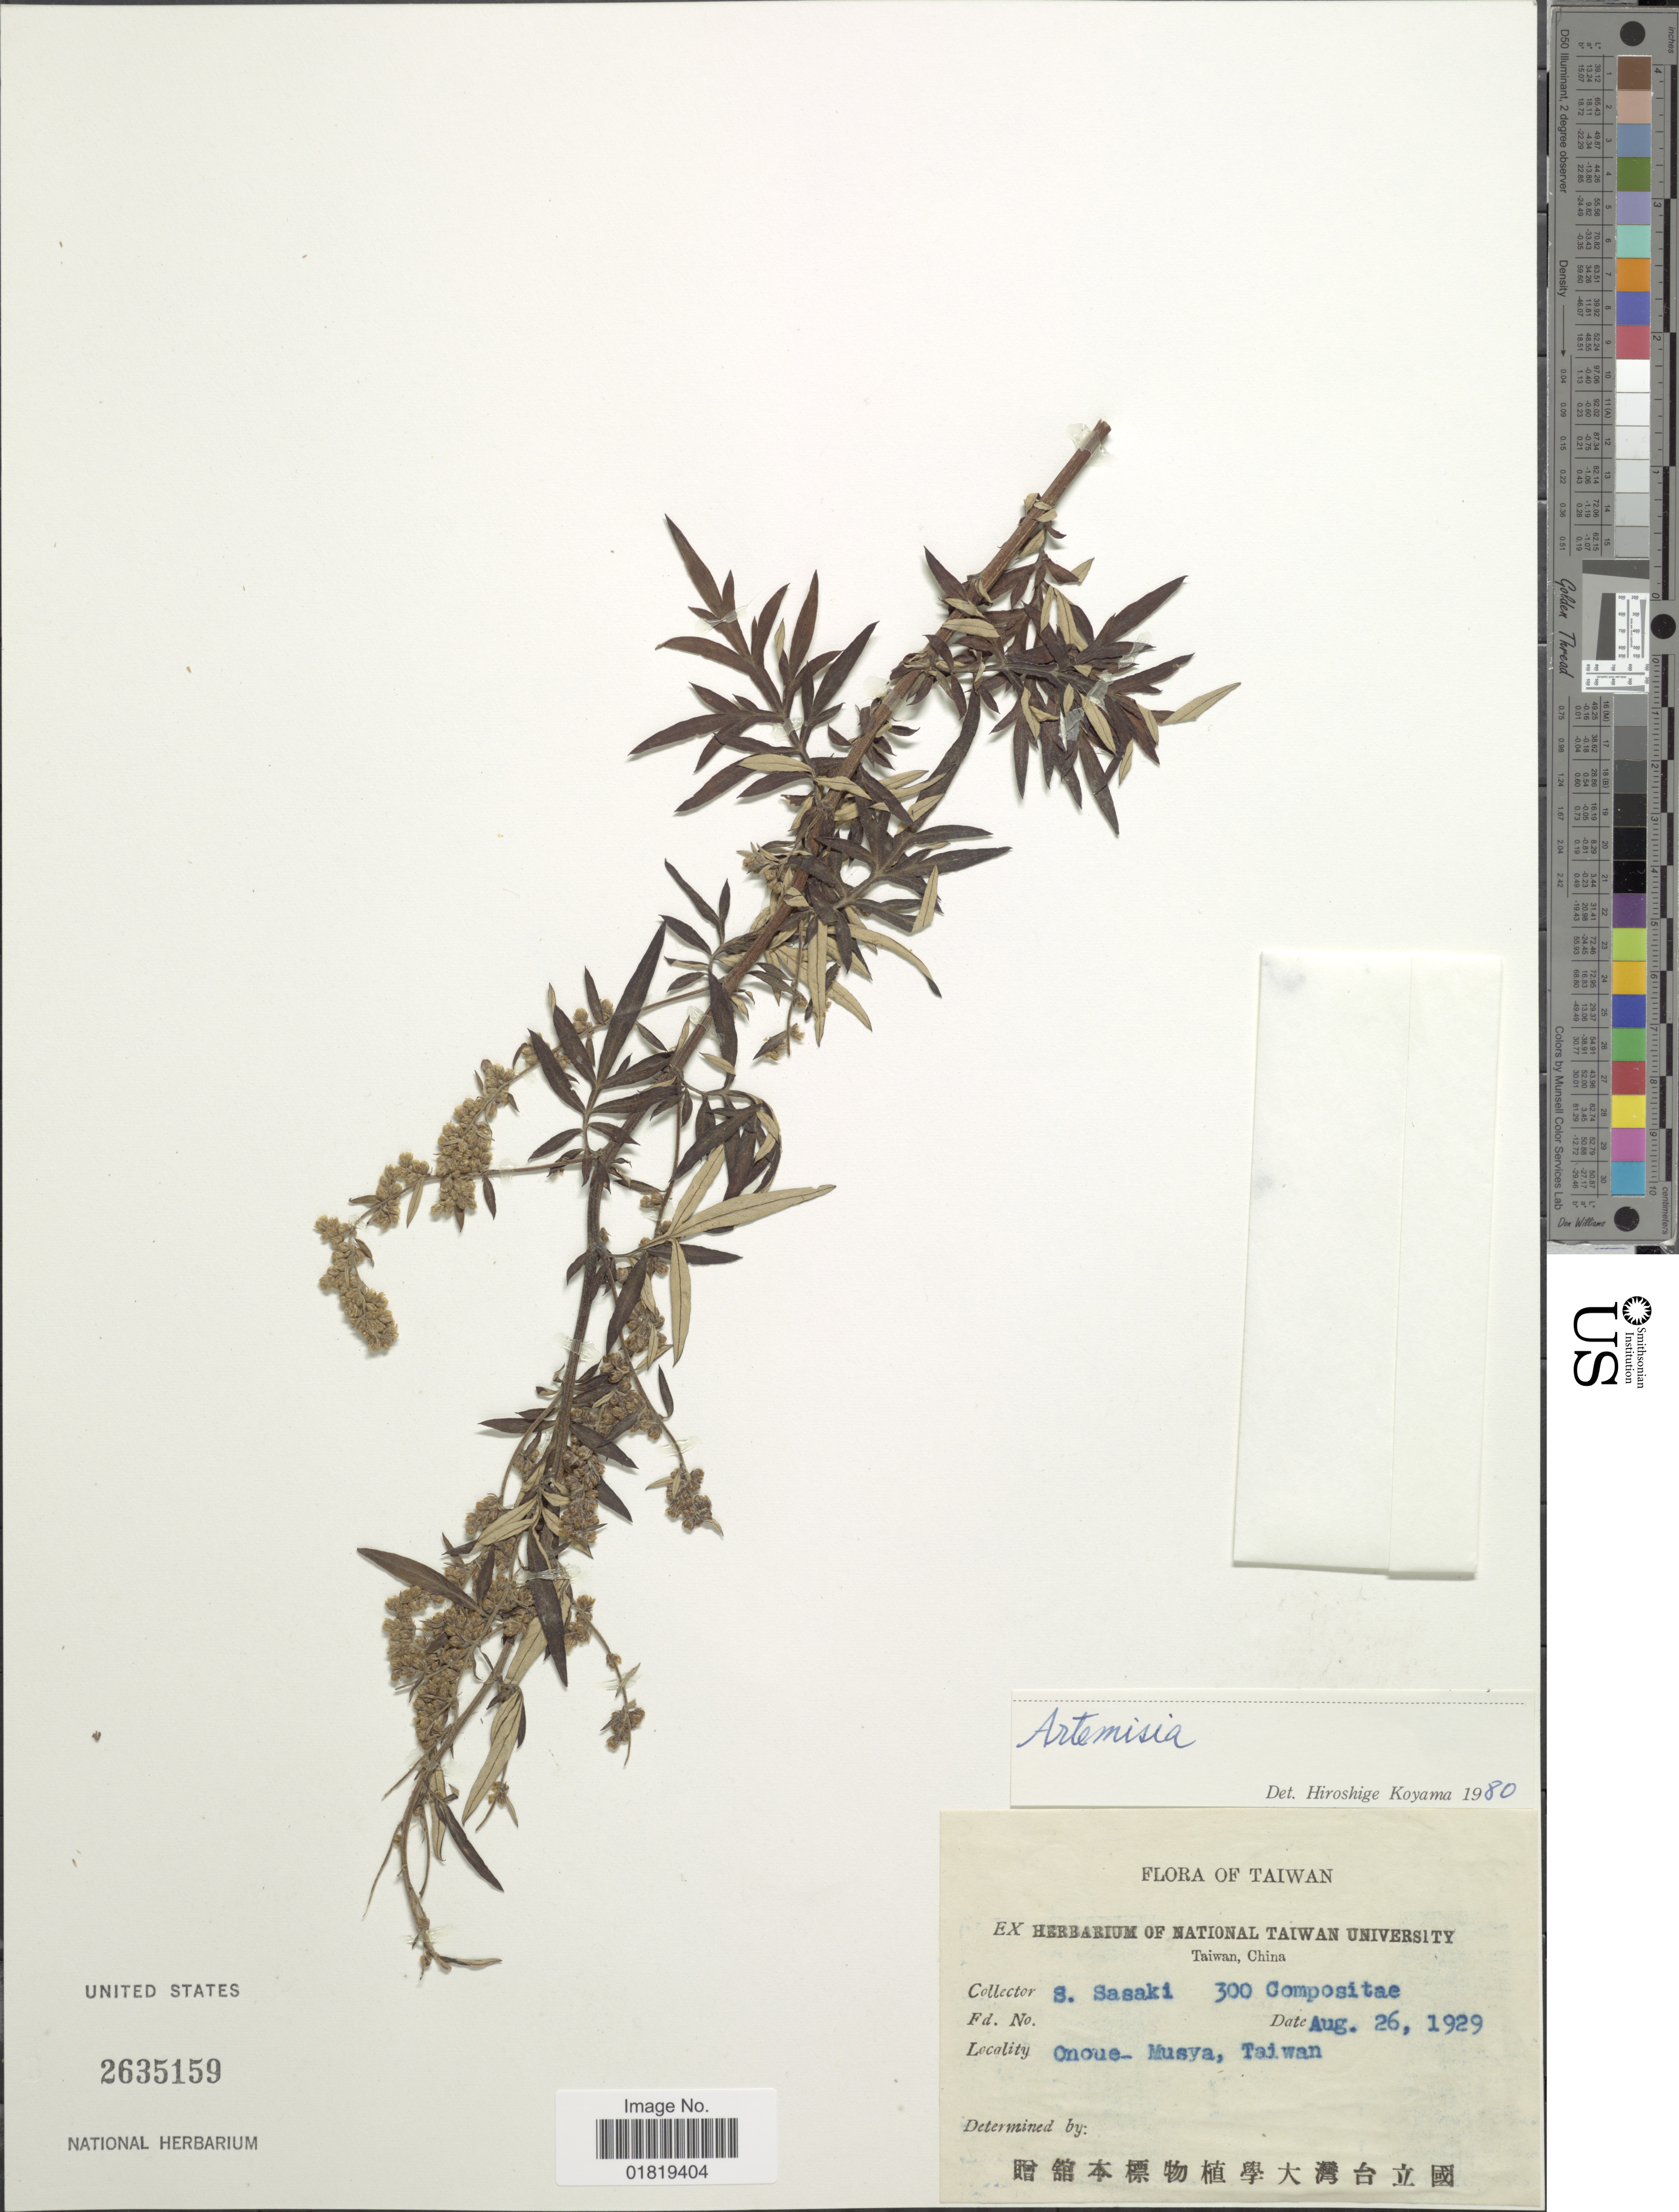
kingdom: Plantae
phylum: Tracheophyta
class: Magnoliopsida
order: Asterales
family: Asteraceae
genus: Artemisia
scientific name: Artemisia sp.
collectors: S. Sasaki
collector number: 300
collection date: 1929-08-26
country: Taiwan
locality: Onoue-Musya, Taiwan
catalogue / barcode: US 2635159